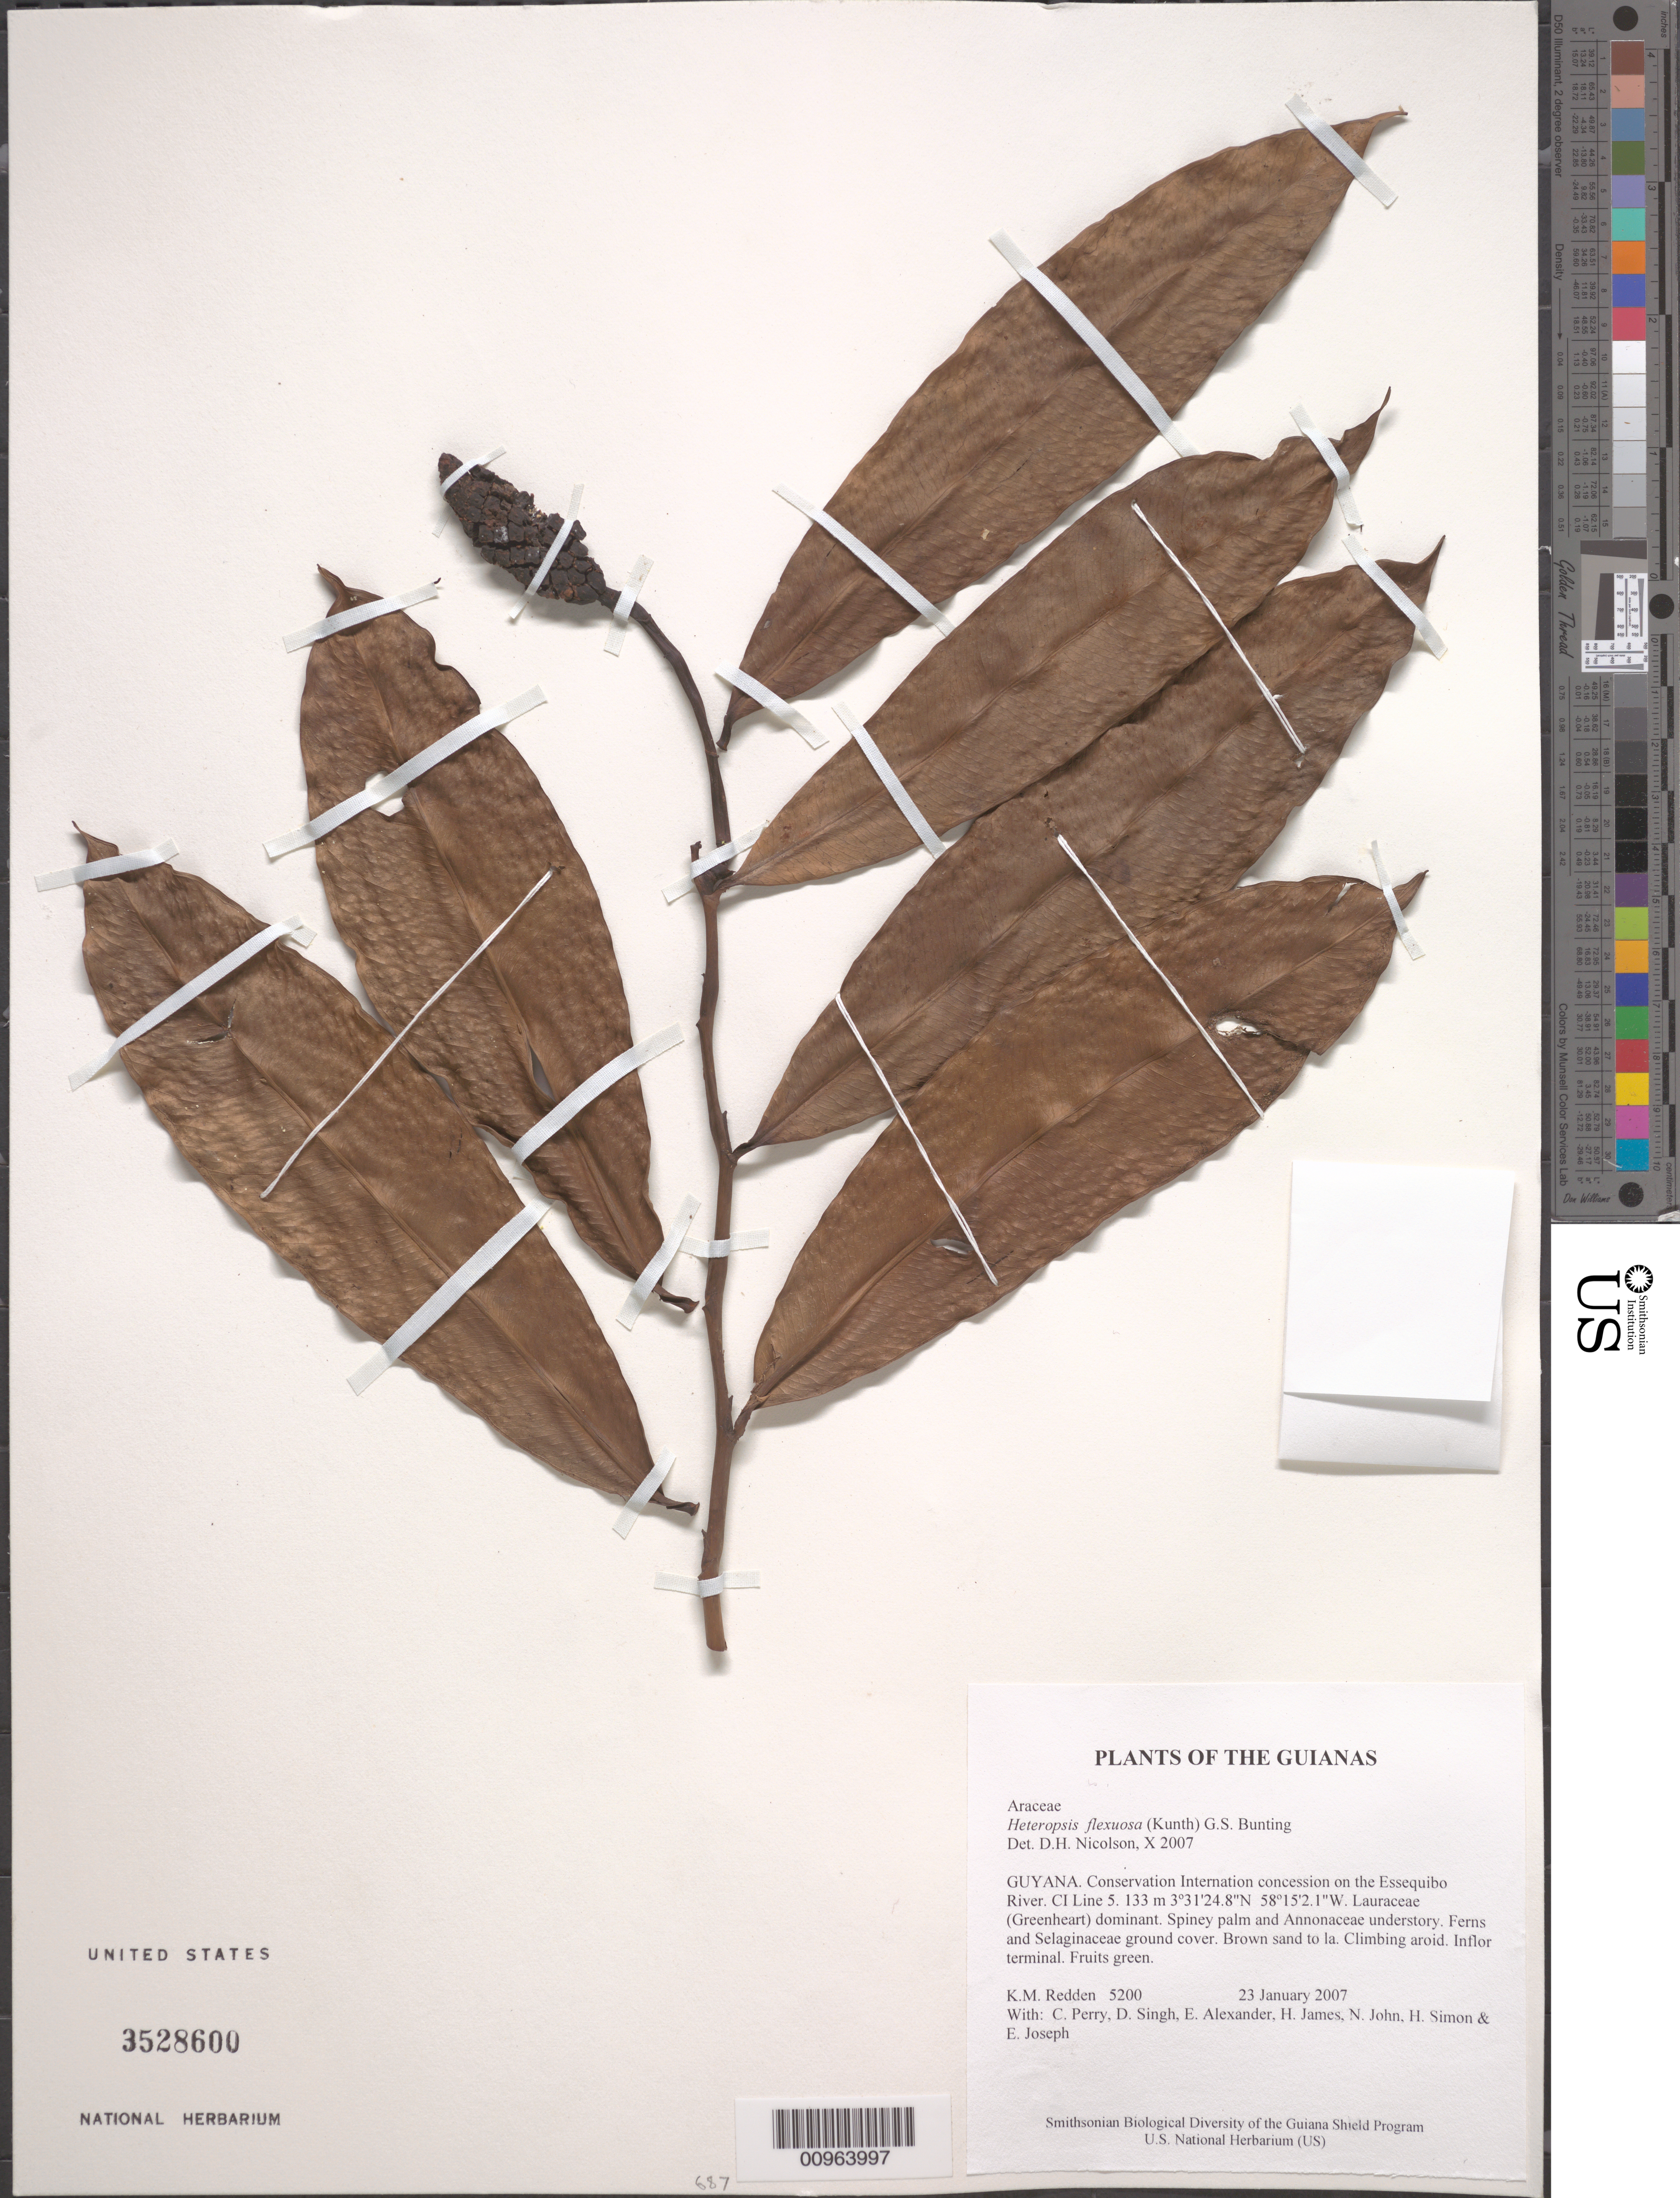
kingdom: Plantae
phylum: Tracheophyta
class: Liliopsida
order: Alismatales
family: Araceae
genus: Heteropsis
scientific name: Heteropsis flexuosa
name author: (Kunth) G.S. Bunting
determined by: Nicolson, Dan H.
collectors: K. M. Redden, C. Perry, D. Singh, E. Alexander, H. James, N. John, H. Simon & E. Joseph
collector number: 5200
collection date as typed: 23 January 2007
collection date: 2007-01-23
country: Guyana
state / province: U. Takutu-U. Essequibo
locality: Conservation International concession on the Essequibo River. CI Line 5.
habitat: Lauraceae (Greenheart) dominant. Spiny palm and Annonaceae understory. Ferns and Selaginaceae ground cover. Brown sand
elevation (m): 133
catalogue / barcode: US 3528600